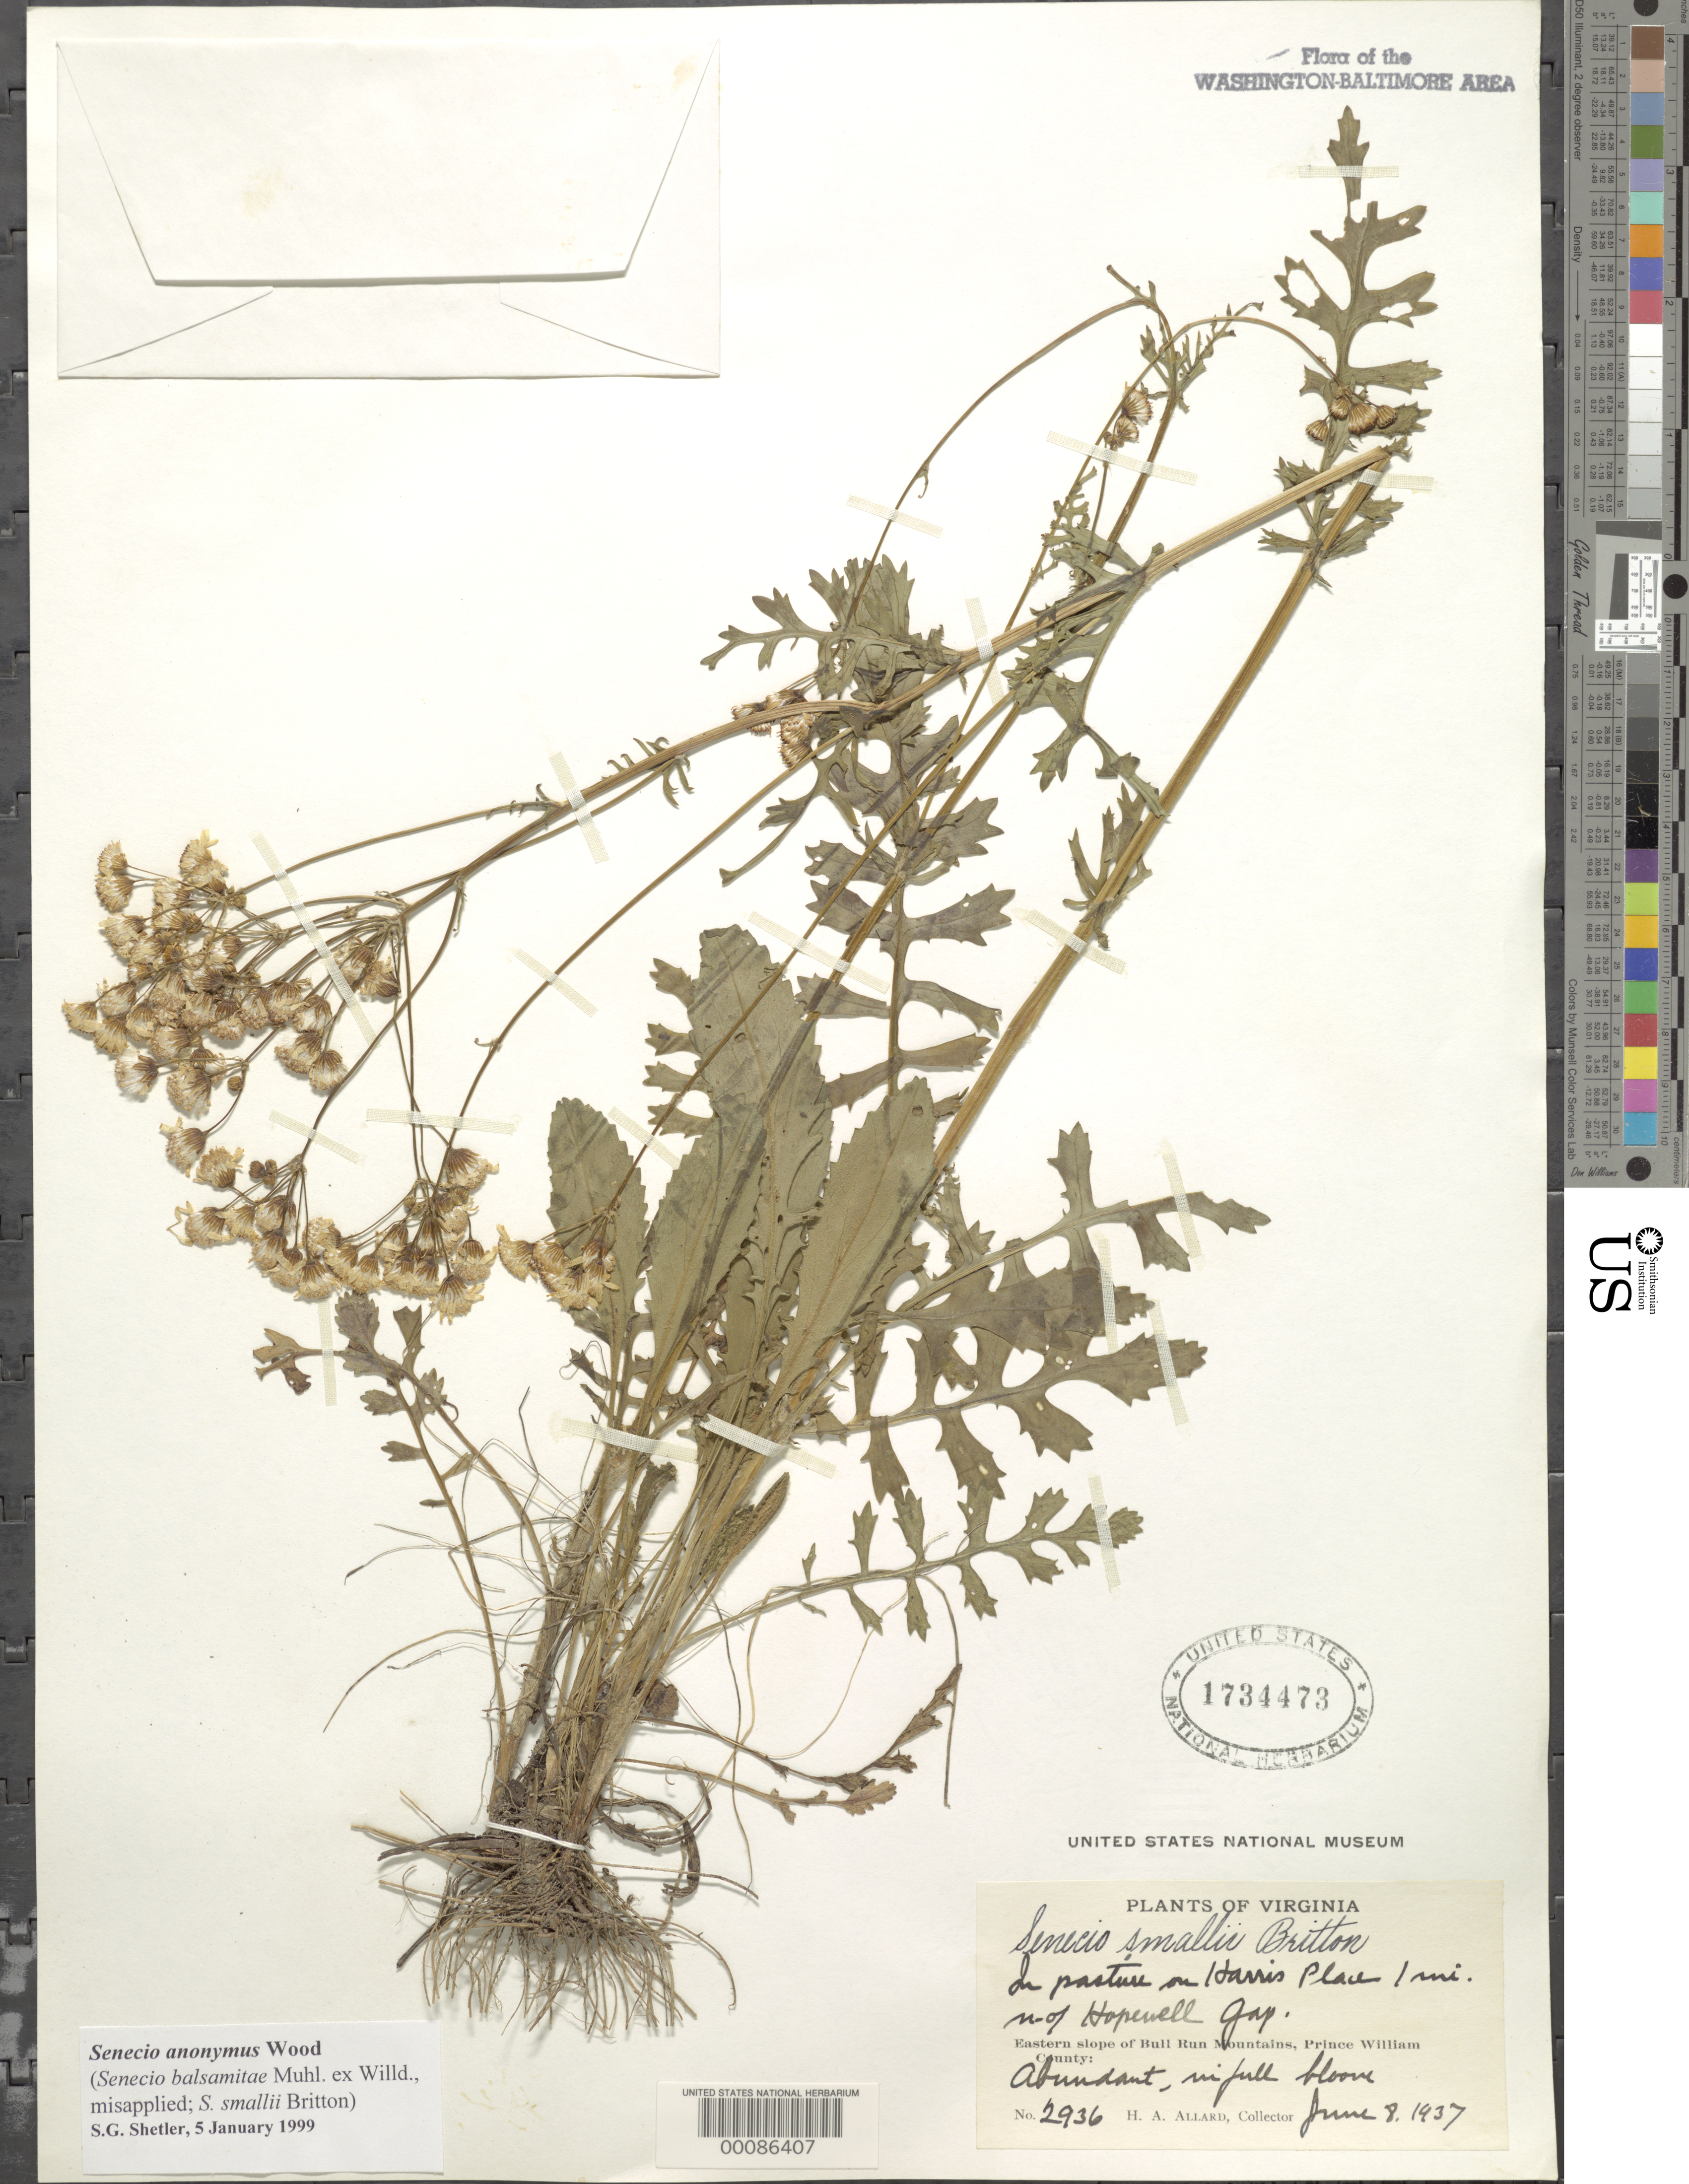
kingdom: Plantae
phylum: Tracheophyta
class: Magnoliopsida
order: Asterales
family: Asteraceae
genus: Packera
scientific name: Packera anonyma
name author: (Alph. Wood) W.A. Weber & Á. Löve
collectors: H. A. Allard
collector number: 2936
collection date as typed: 08 Jun 1937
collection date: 1937-06-08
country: United States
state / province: Virginia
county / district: Fauquier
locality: Harris place north of Hopewell Gap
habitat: Pasture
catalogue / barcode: US 1734473